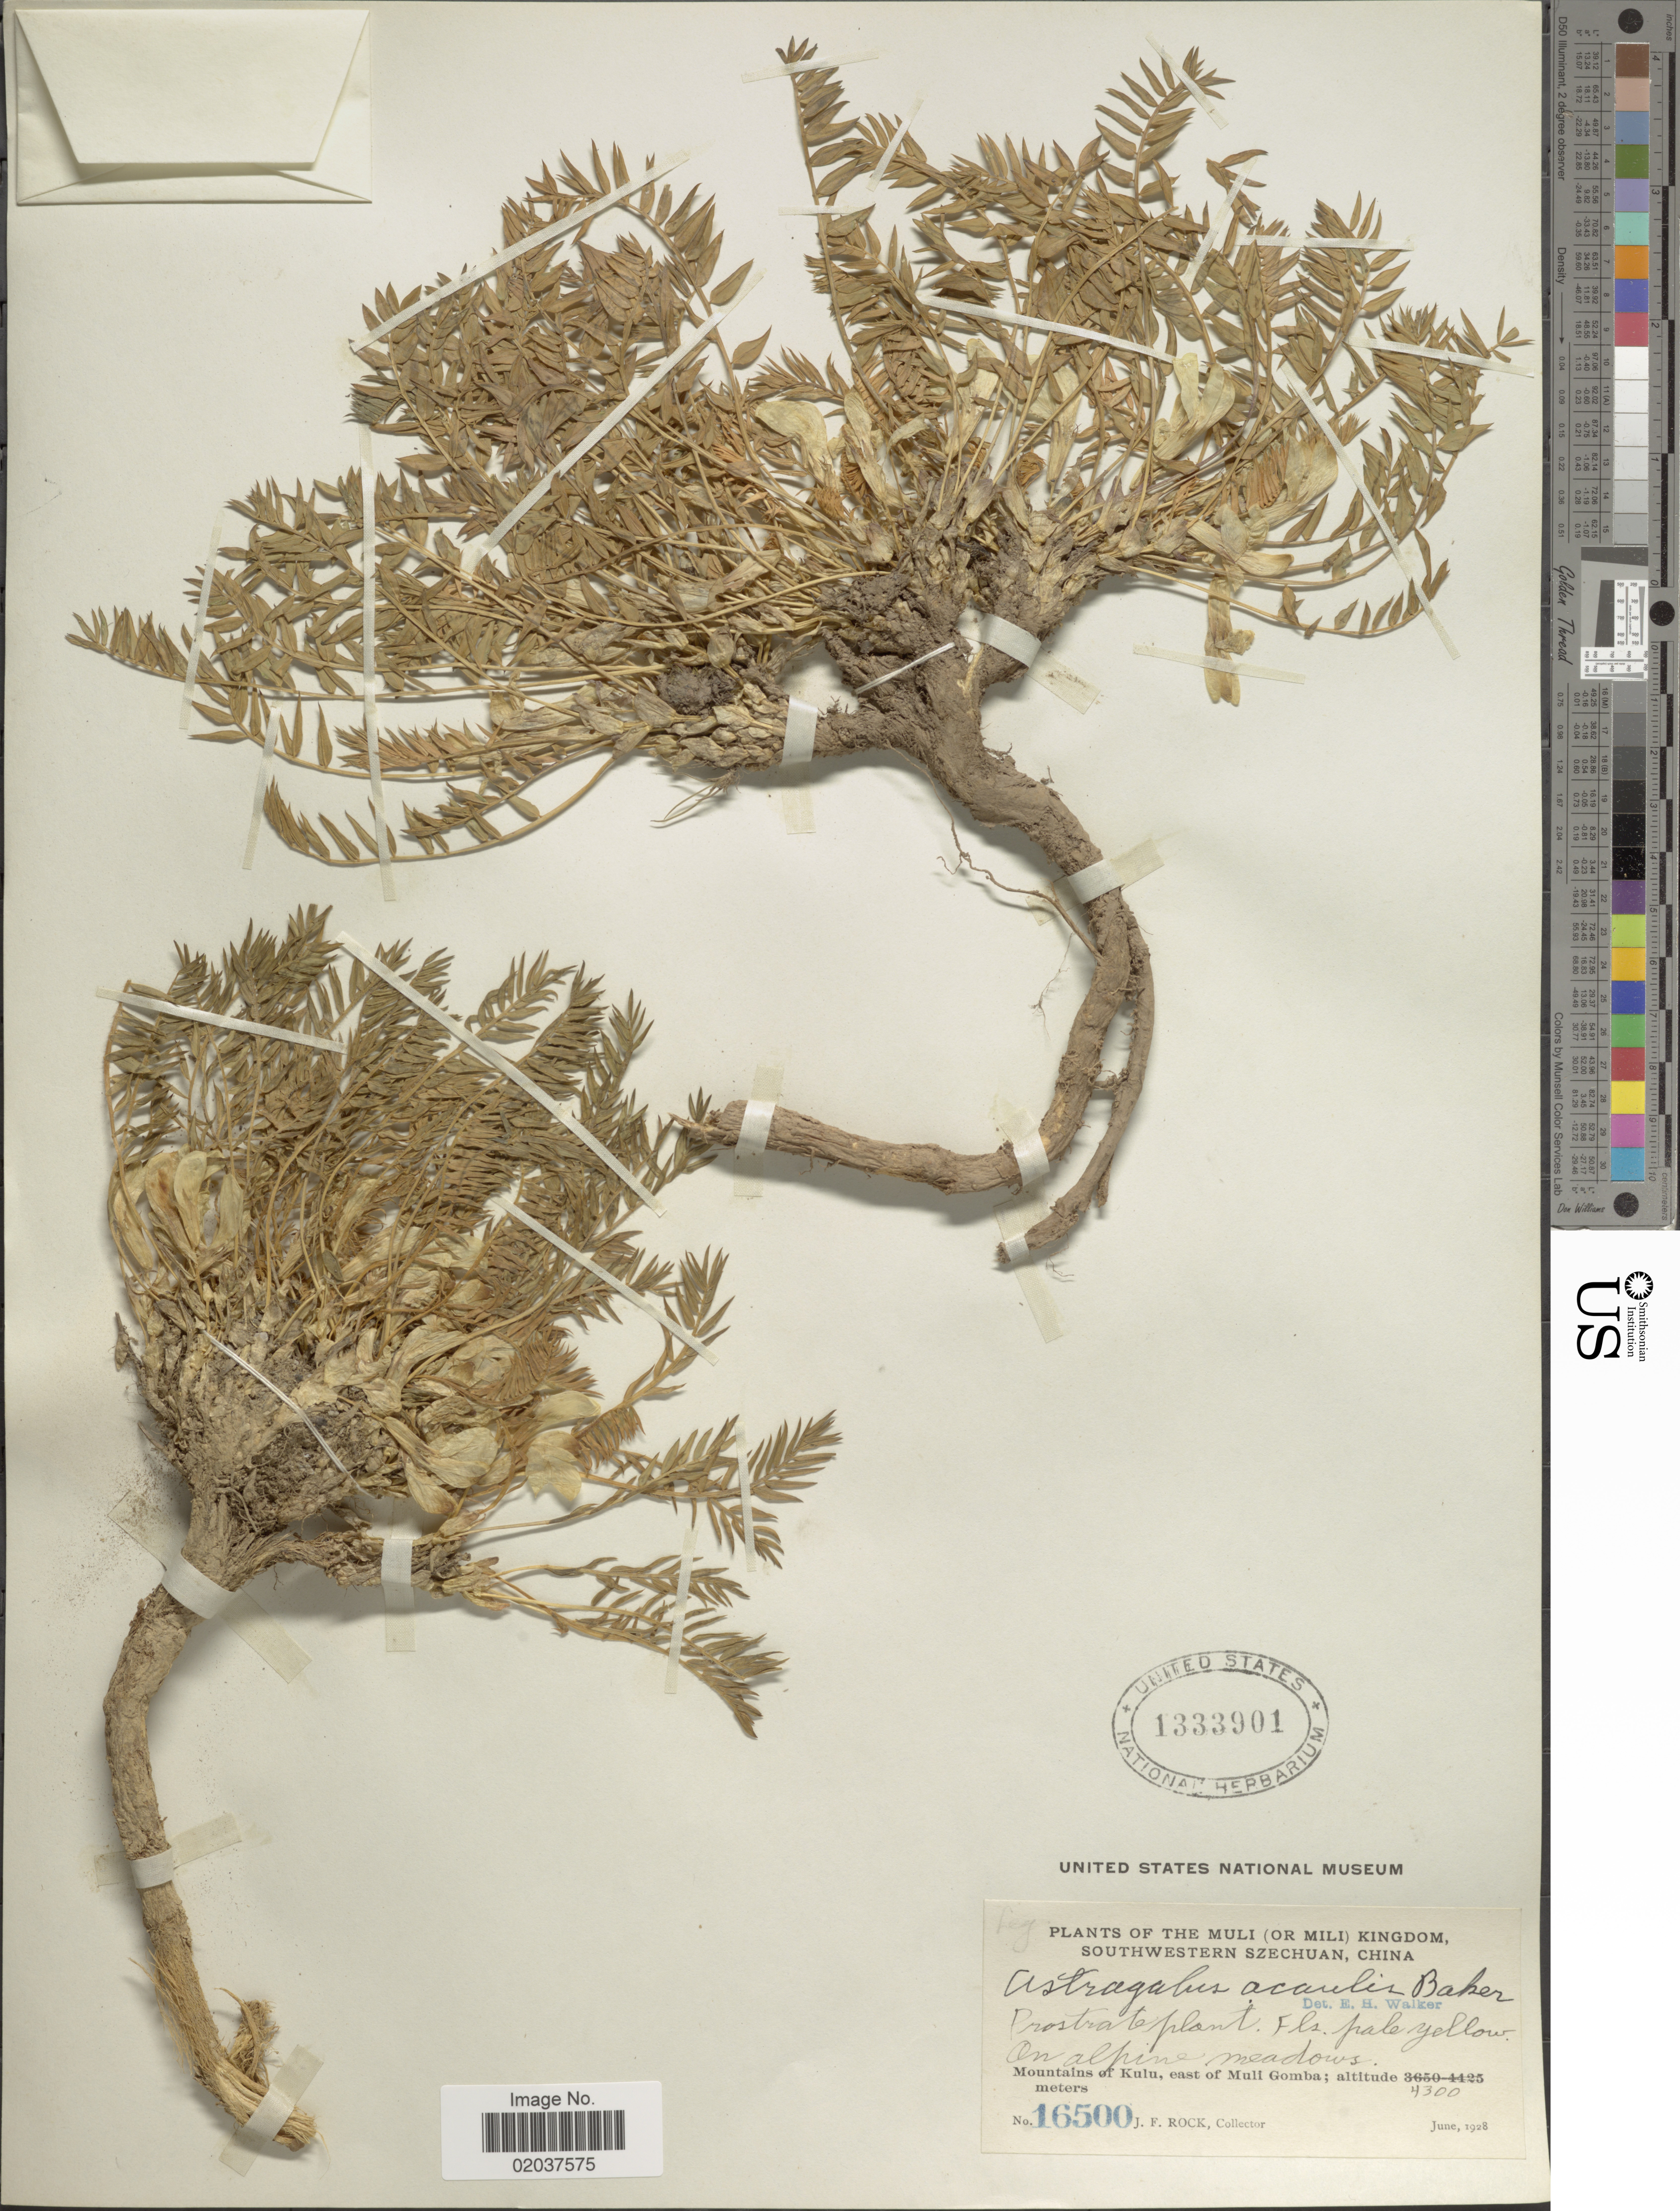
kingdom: Plantae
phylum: Tracheophyta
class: Magnoliopsida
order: Fabales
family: Fabaceae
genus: Astragalus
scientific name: Astragalus acaulis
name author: Baker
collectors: J. Rock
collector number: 16500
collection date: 1928-06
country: China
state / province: Sichuan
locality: The muli (or Mili) Kingdom, Southwestern Szechuan, Mountains of Kulu, east of Muli Gomba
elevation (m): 4300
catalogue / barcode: US 1333901